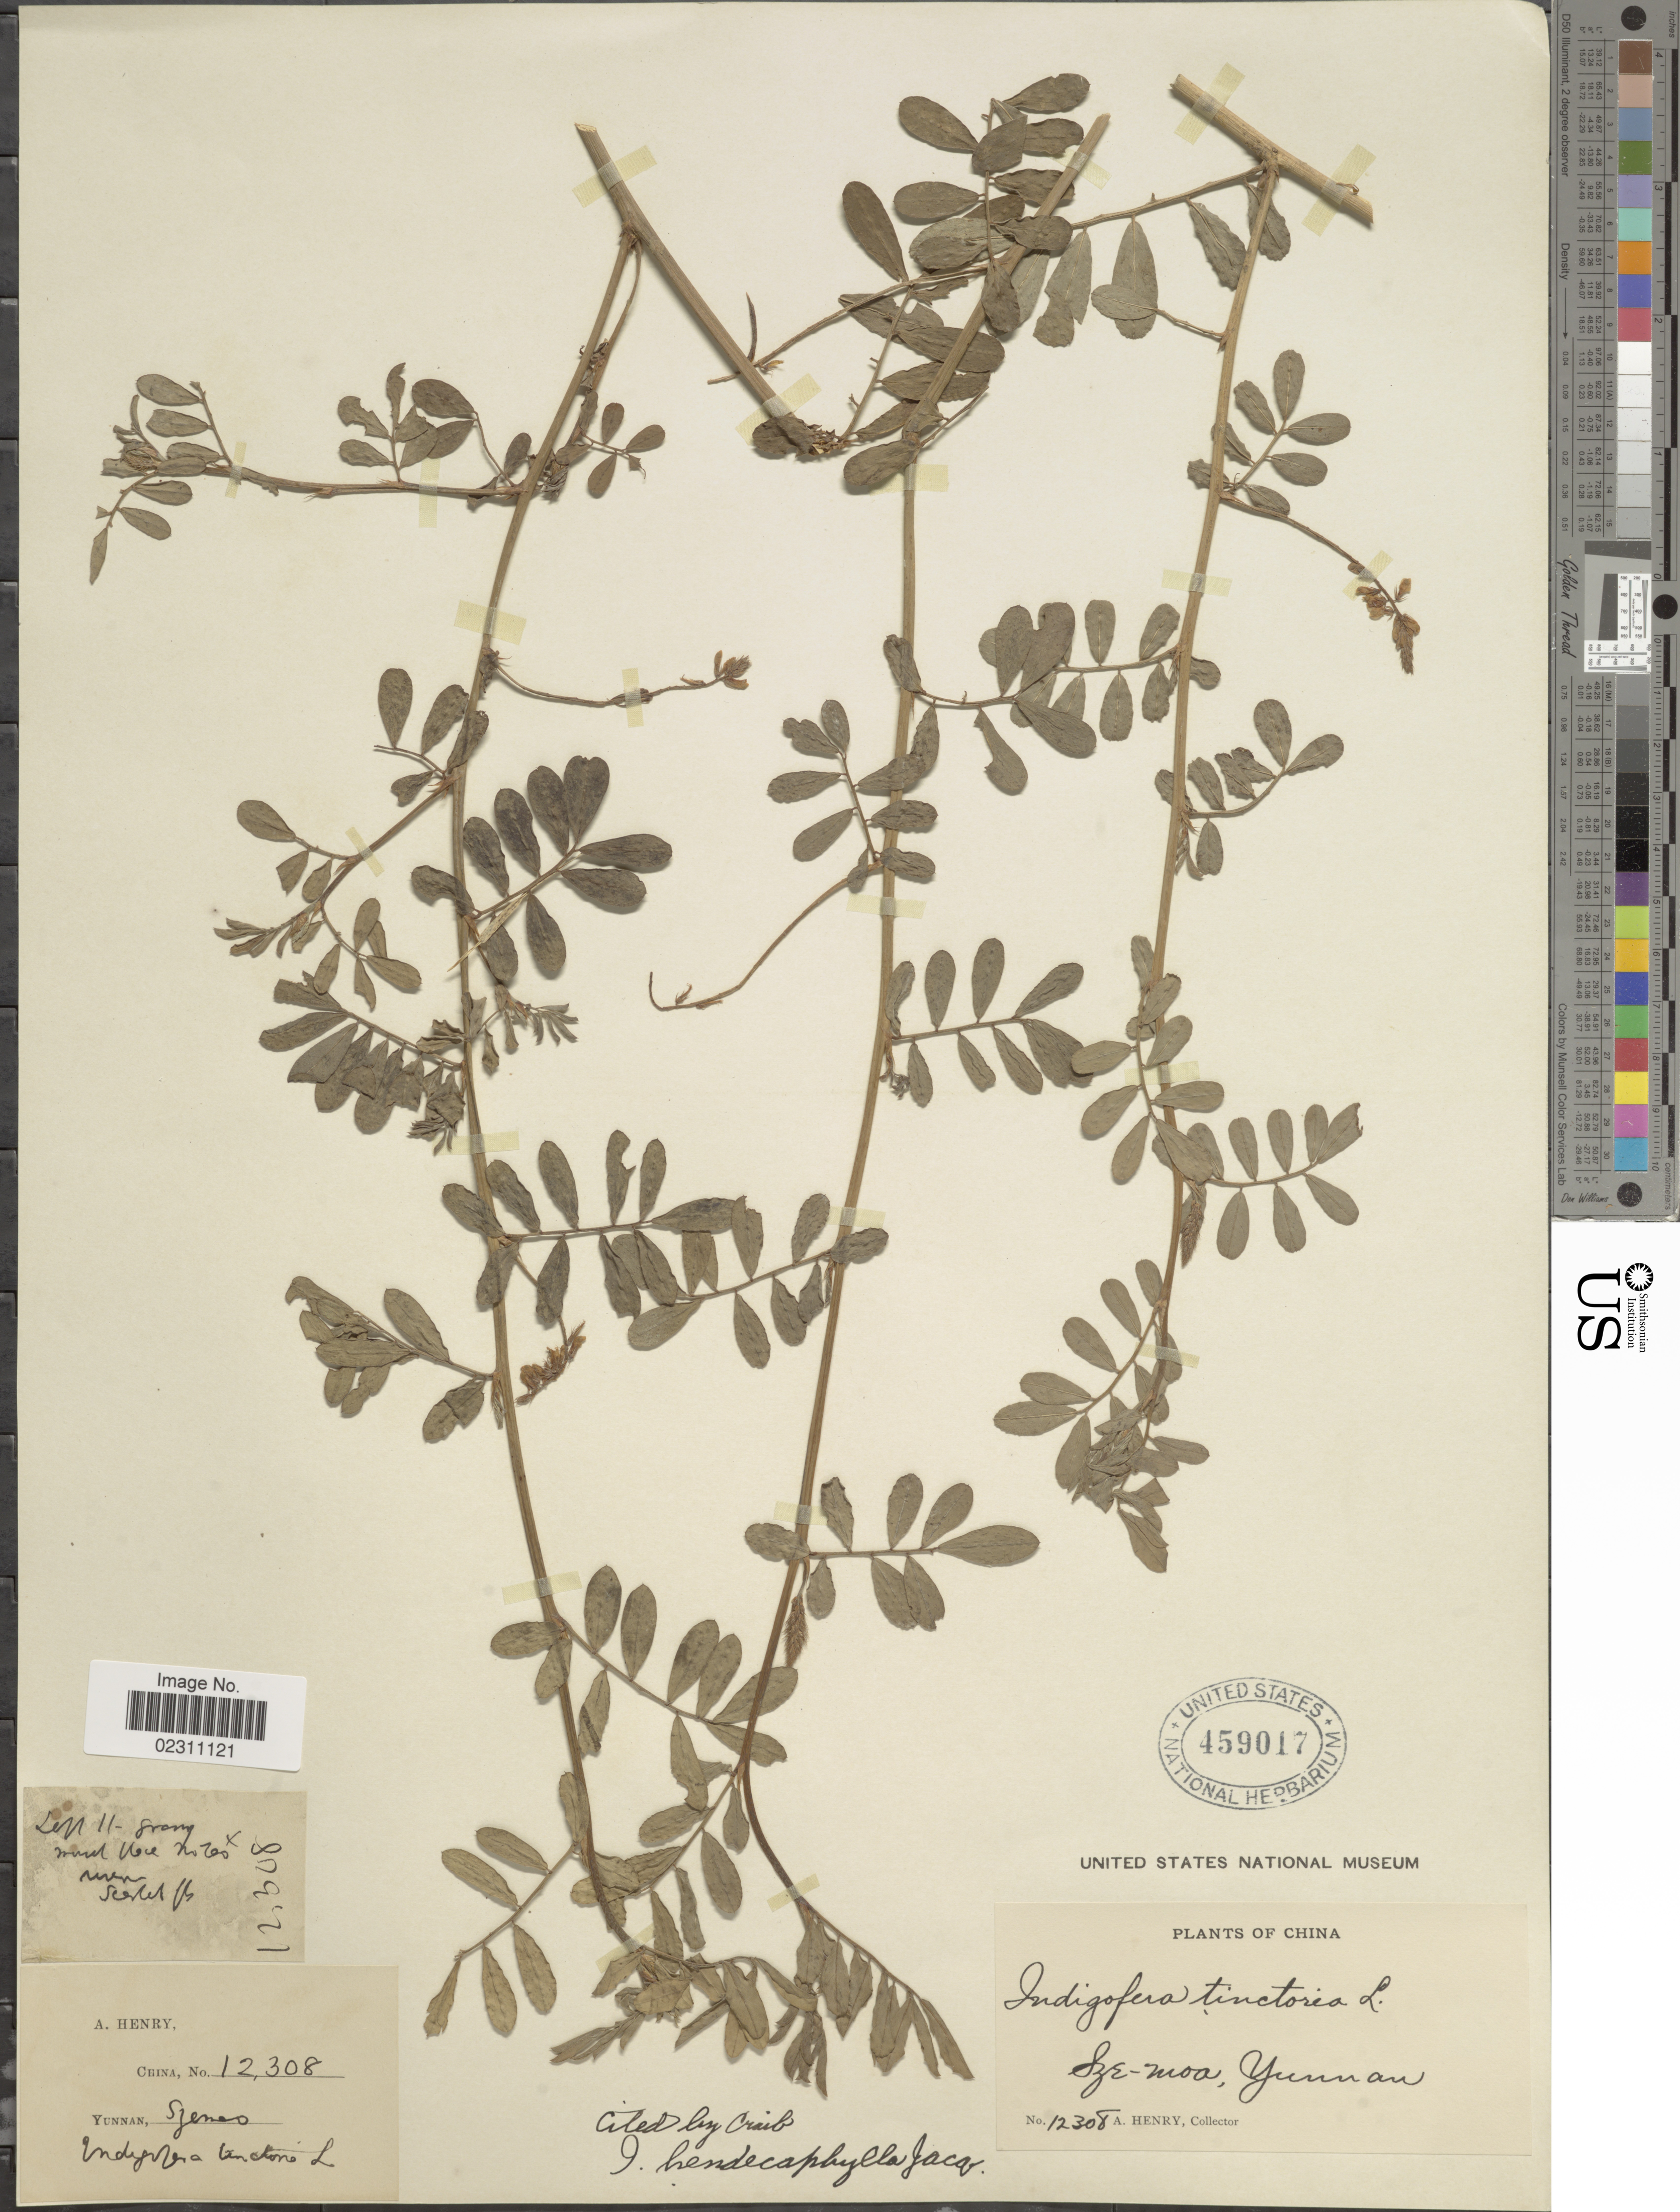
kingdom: Plantae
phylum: Tracheophyta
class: Magnoliopsida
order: Fabales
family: Fabaceae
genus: Indigofera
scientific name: Indigofera hendecaphylla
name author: Jacq.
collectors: A. Henry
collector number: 12308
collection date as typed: Transcribed d/m/y: /11/11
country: China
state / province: Yunnan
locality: Sze-moa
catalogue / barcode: US 459017